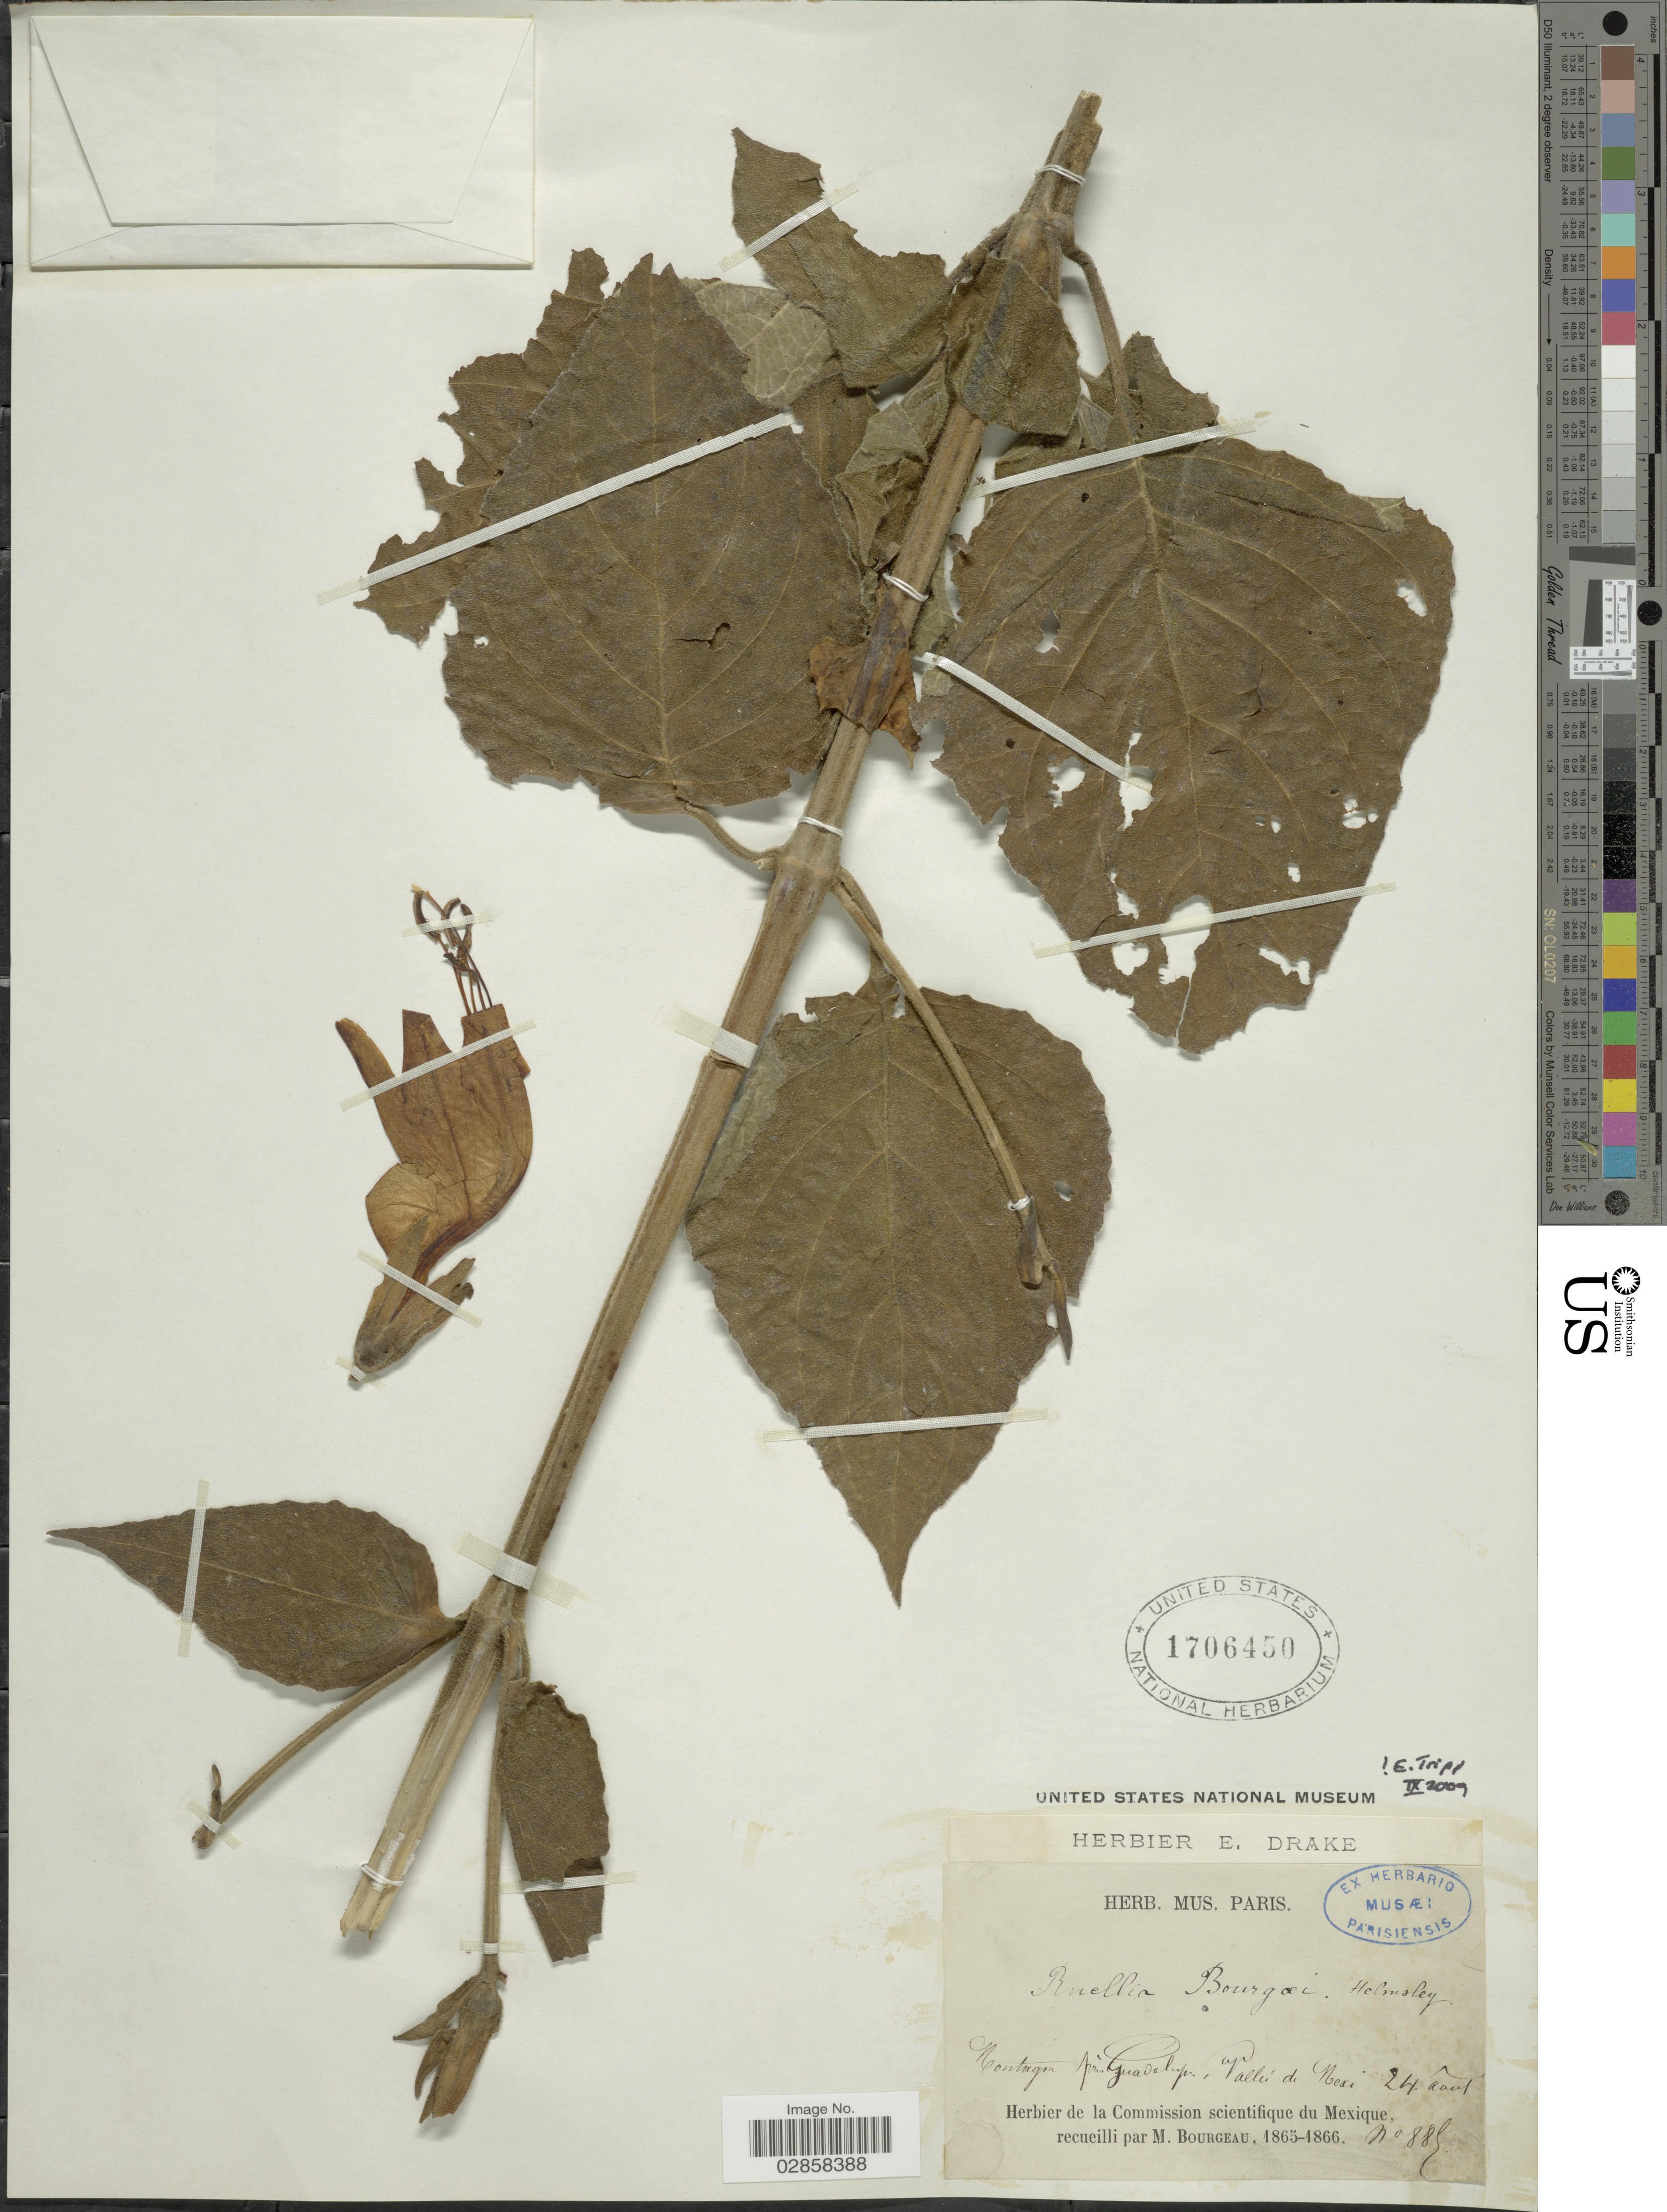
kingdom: Plantae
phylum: Tracheophyta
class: Magnoliopsida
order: Lamiales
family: Acanthaceae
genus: Ruellia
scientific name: Ruellia bourgaei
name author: Hemsl.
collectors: M. Bourgeau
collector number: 889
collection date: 1865-08-24/1866-08-24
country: Mexico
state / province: Baja California Norte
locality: Montagne près Guadalupe, Vallée de Mexi.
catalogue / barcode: US 1706450